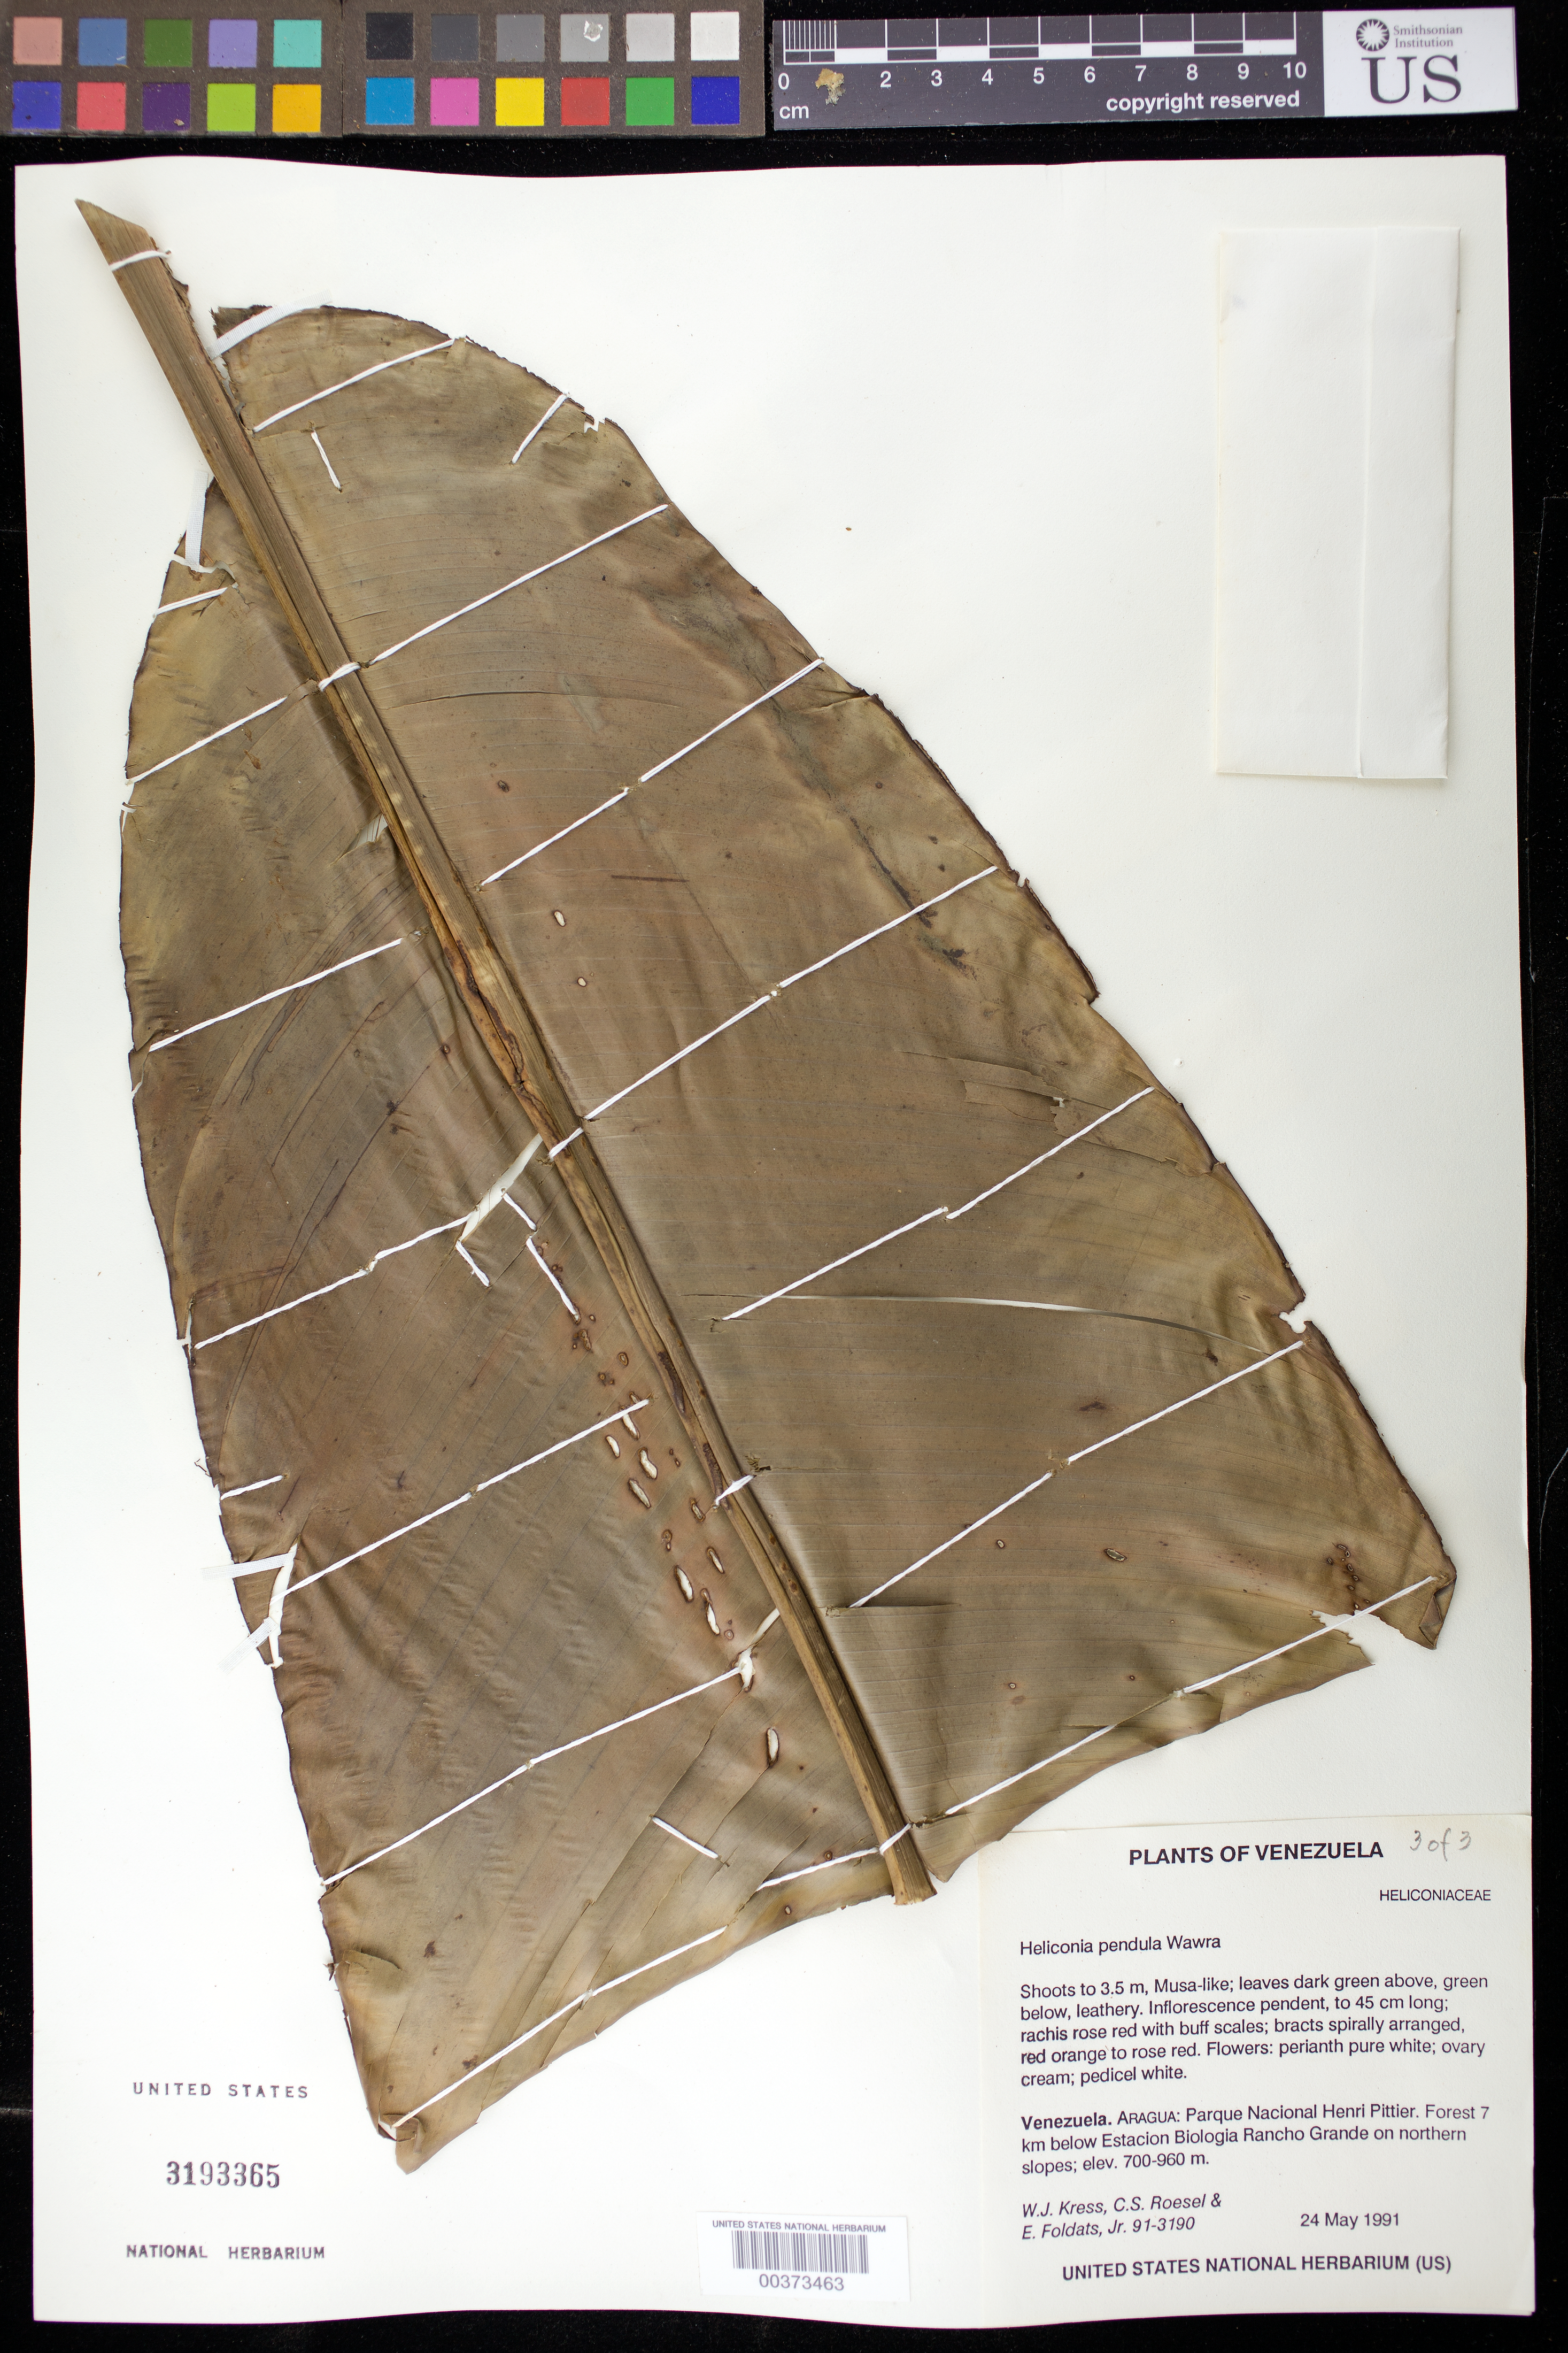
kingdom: Plantae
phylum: Tracheophyta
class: Liliopsida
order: Zingiberales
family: Heliconiaceae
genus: Heliconia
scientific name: Heliconia pendula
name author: Wawra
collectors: W. J. Kress, C. S. Roesel & E. Foldats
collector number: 91-3190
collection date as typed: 24 May 1991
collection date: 1991-05-24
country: Venezuela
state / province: Aragua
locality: Parque nacional henri pittier; forest 7 km below estacion biologia rancho grande on northern slopes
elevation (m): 700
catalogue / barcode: US 3193365